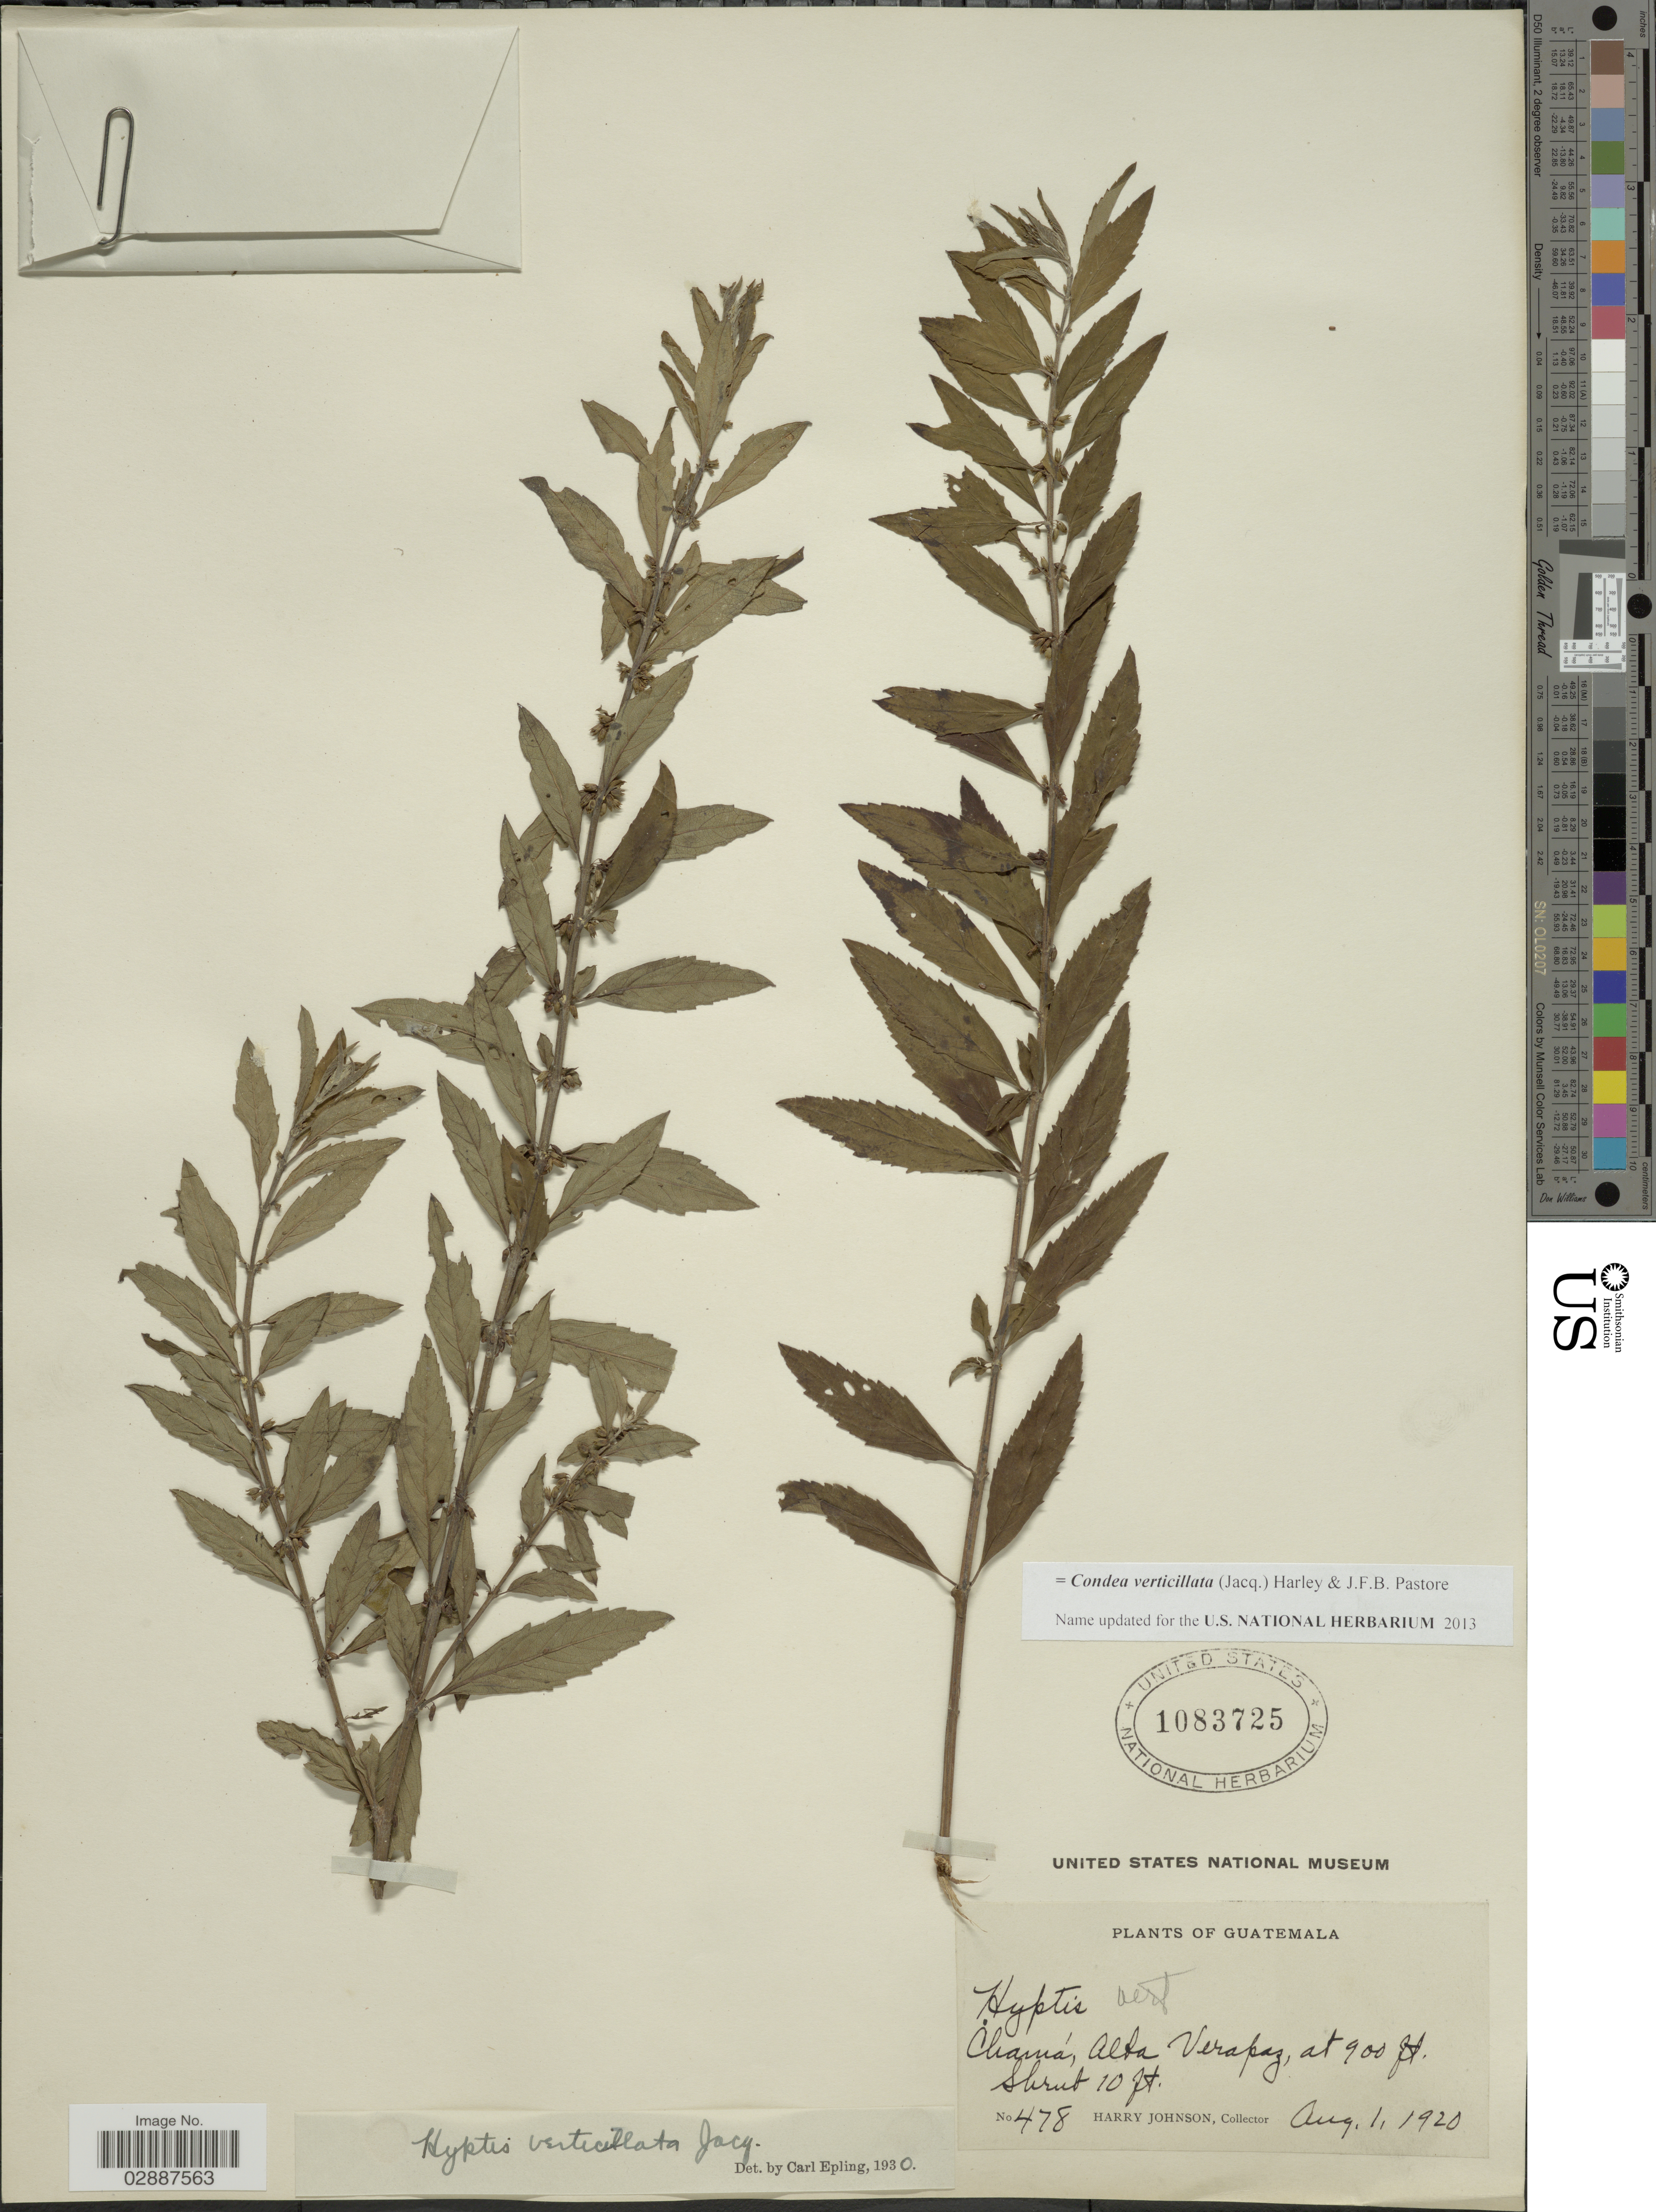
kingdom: Plantae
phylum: Tracheophyta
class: Magnoliopsida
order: Lamiales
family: Lamiaceae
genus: Condea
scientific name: Condea verticillata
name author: (Jacq.) Harley & J.F.B. Pastore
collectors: H. Johnson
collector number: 478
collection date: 1920-08-01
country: Guatemala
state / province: Alta Verapaz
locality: Chamá.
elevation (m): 274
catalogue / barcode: US 1083725